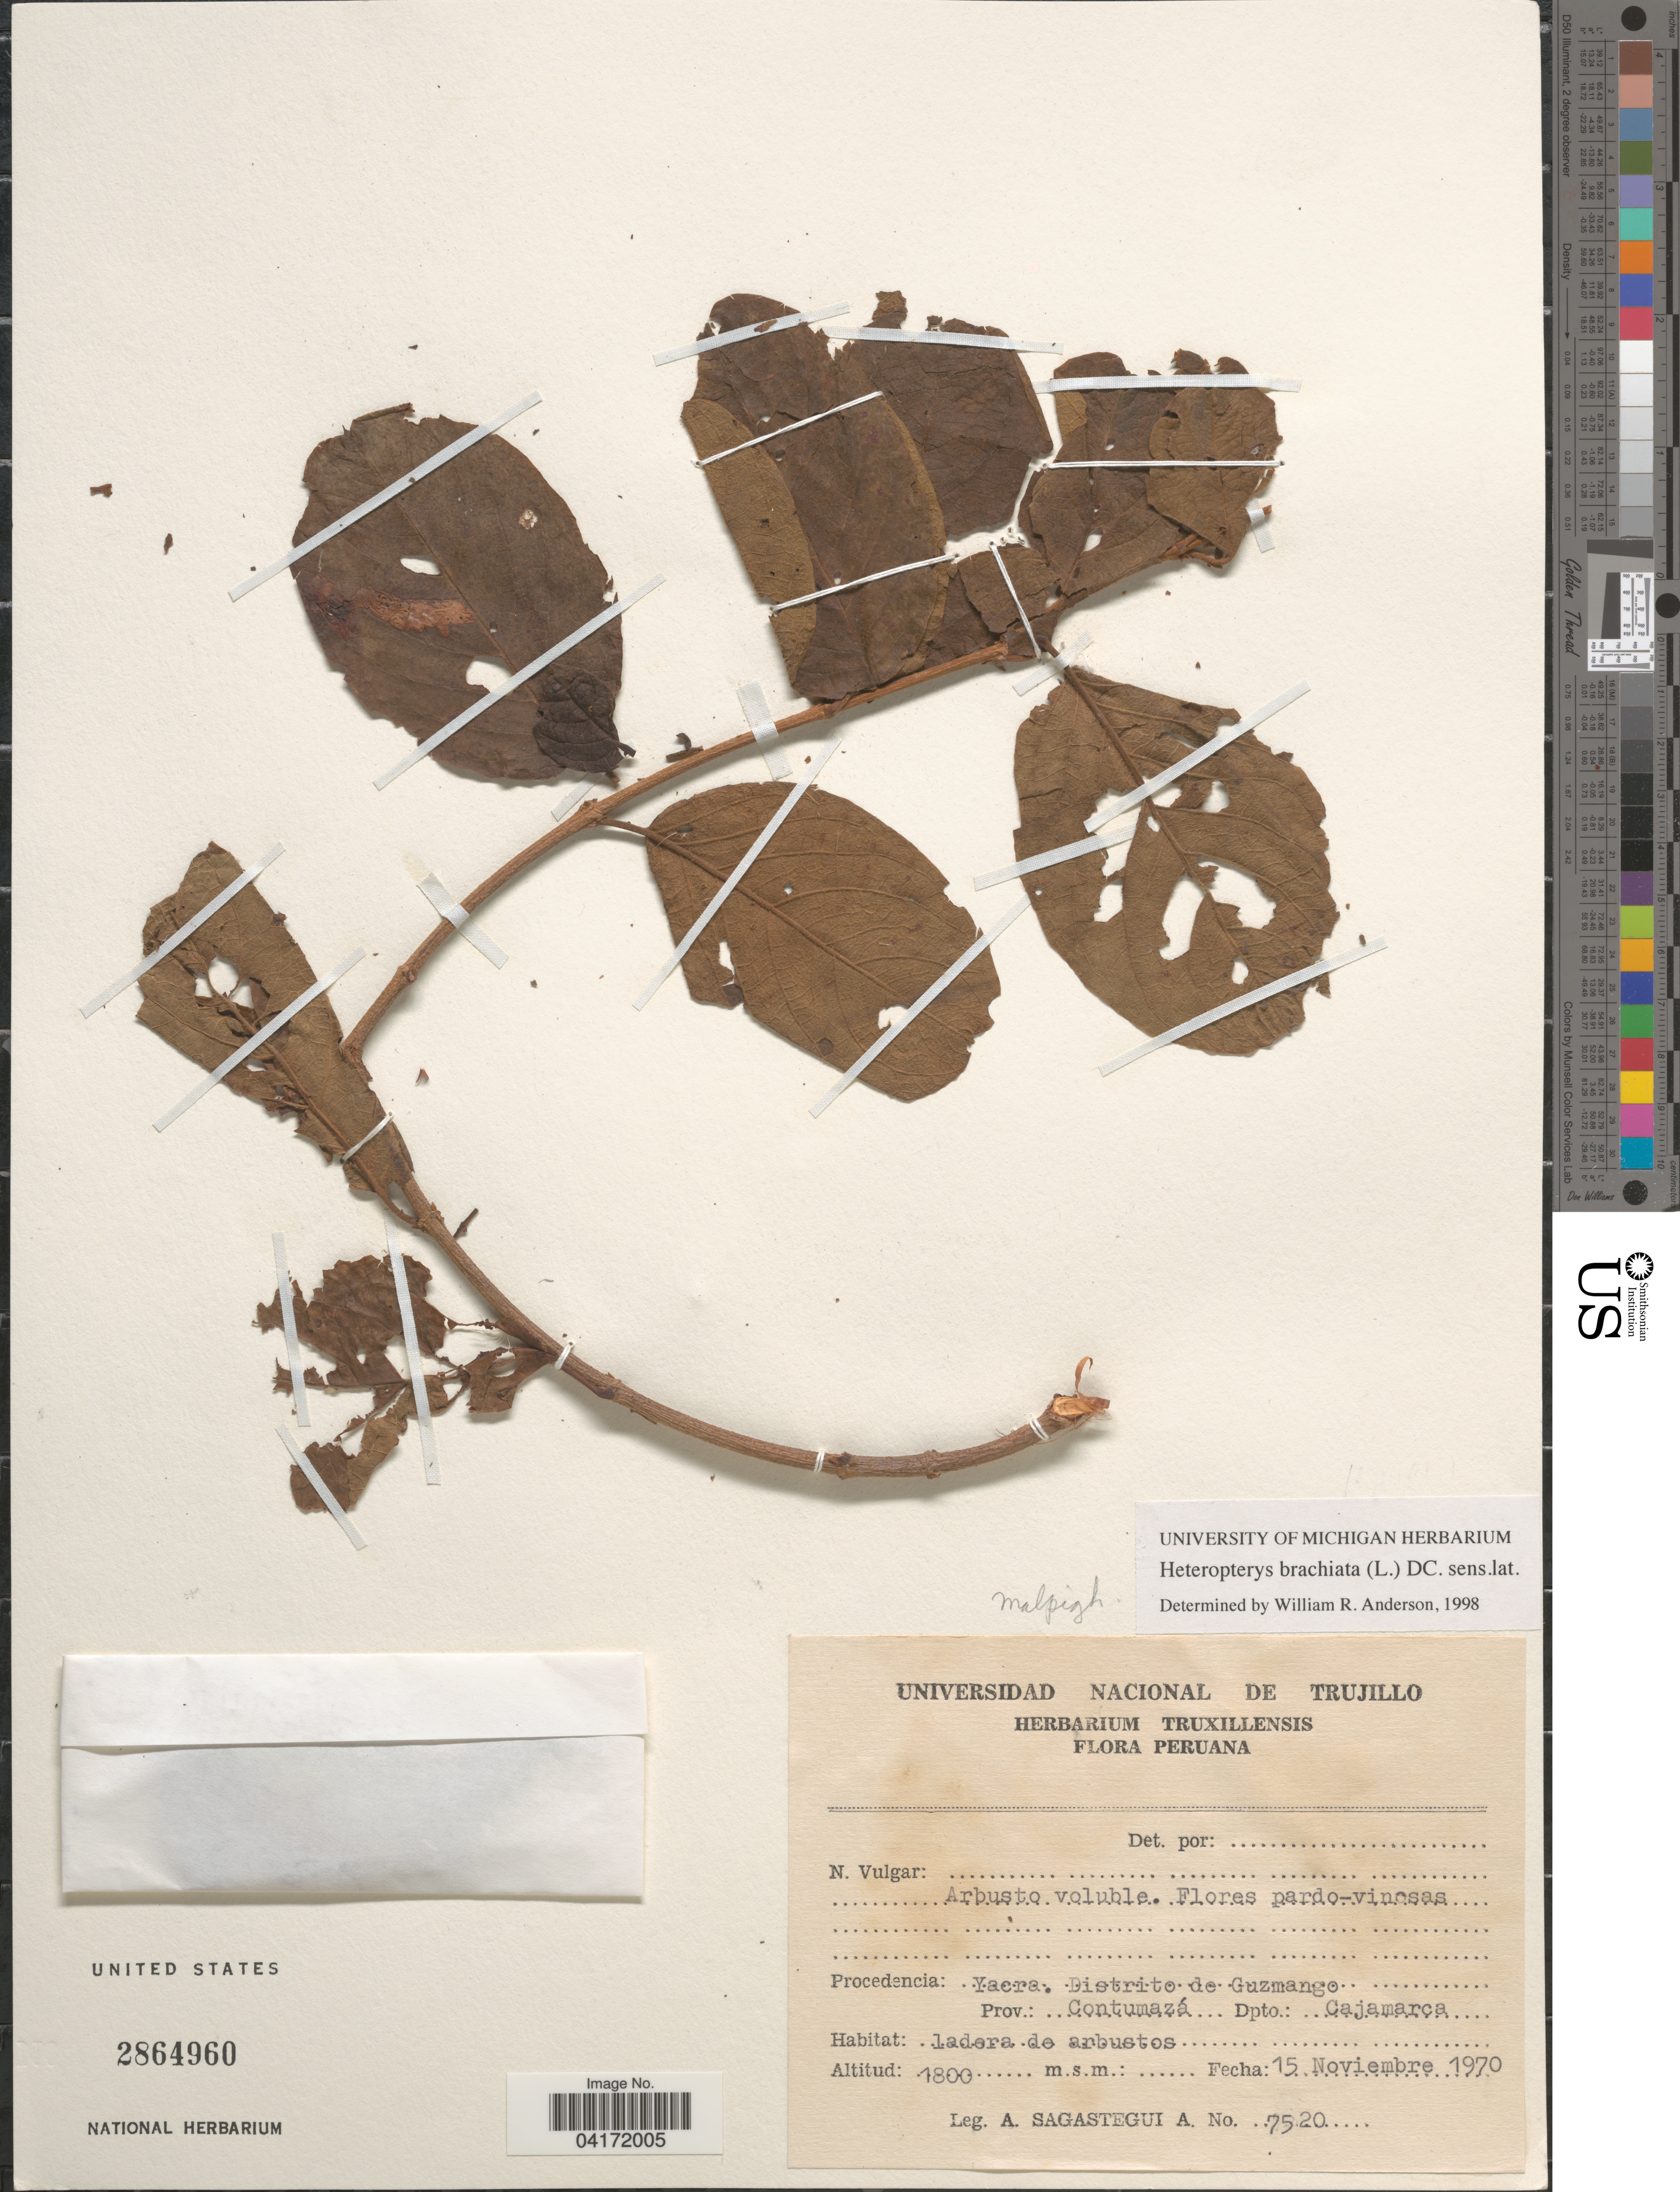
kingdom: Plantae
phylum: Tracheophyta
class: Magnoliopsida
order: Malpighiales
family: Malpighiaceae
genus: Heteropterys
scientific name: Heteropterys brachiata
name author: (L.) DC.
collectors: A. Sagástegui A.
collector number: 7520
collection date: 1970-11-15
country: Peru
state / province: Cajamarca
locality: Yaera. Distrito de Guzmango. Prov. Contumazá. Dpto.: Cajamarca.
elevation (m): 1800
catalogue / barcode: US 2864960